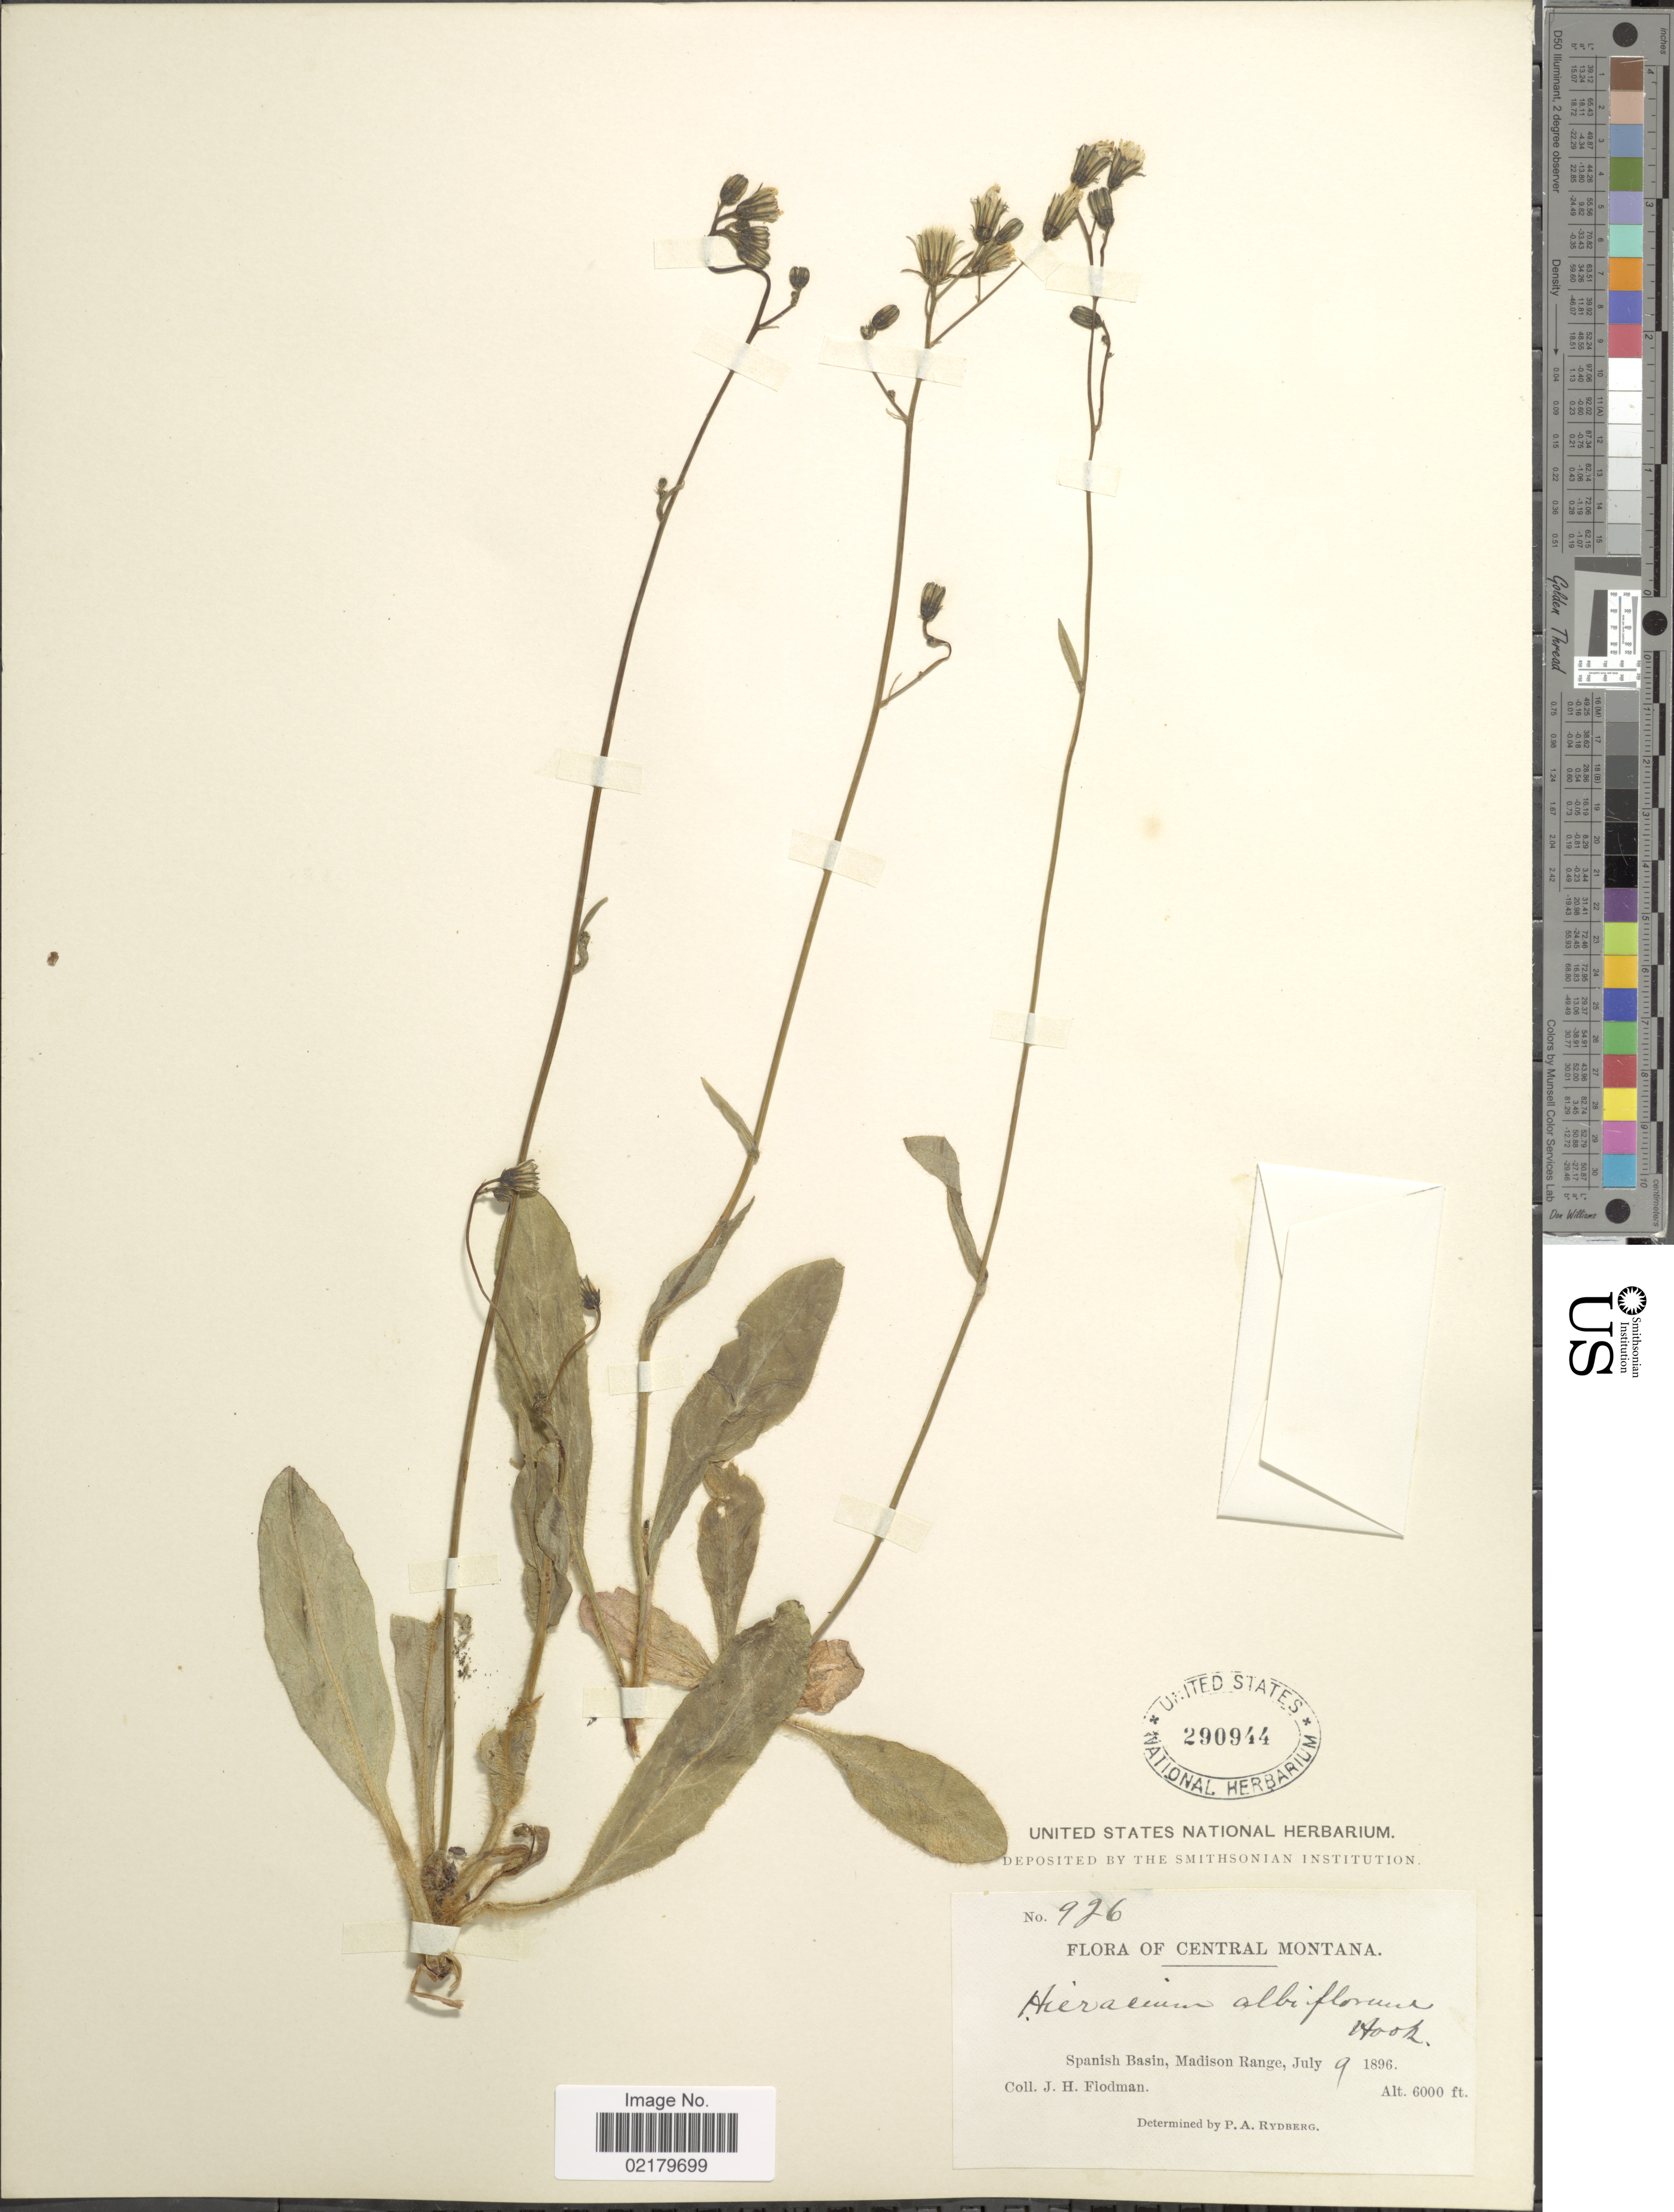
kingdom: Plantae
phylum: Tracheophyta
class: Magnoliopsida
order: Asterales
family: Asteraceae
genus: Hieracium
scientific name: Hieracium albiflorum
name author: Hook.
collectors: J. Flodman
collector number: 926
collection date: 1896-07-19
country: United States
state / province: Montana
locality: Central Montana, Spanish Basin, Madison Range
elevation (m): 1829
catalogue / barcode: US 290944